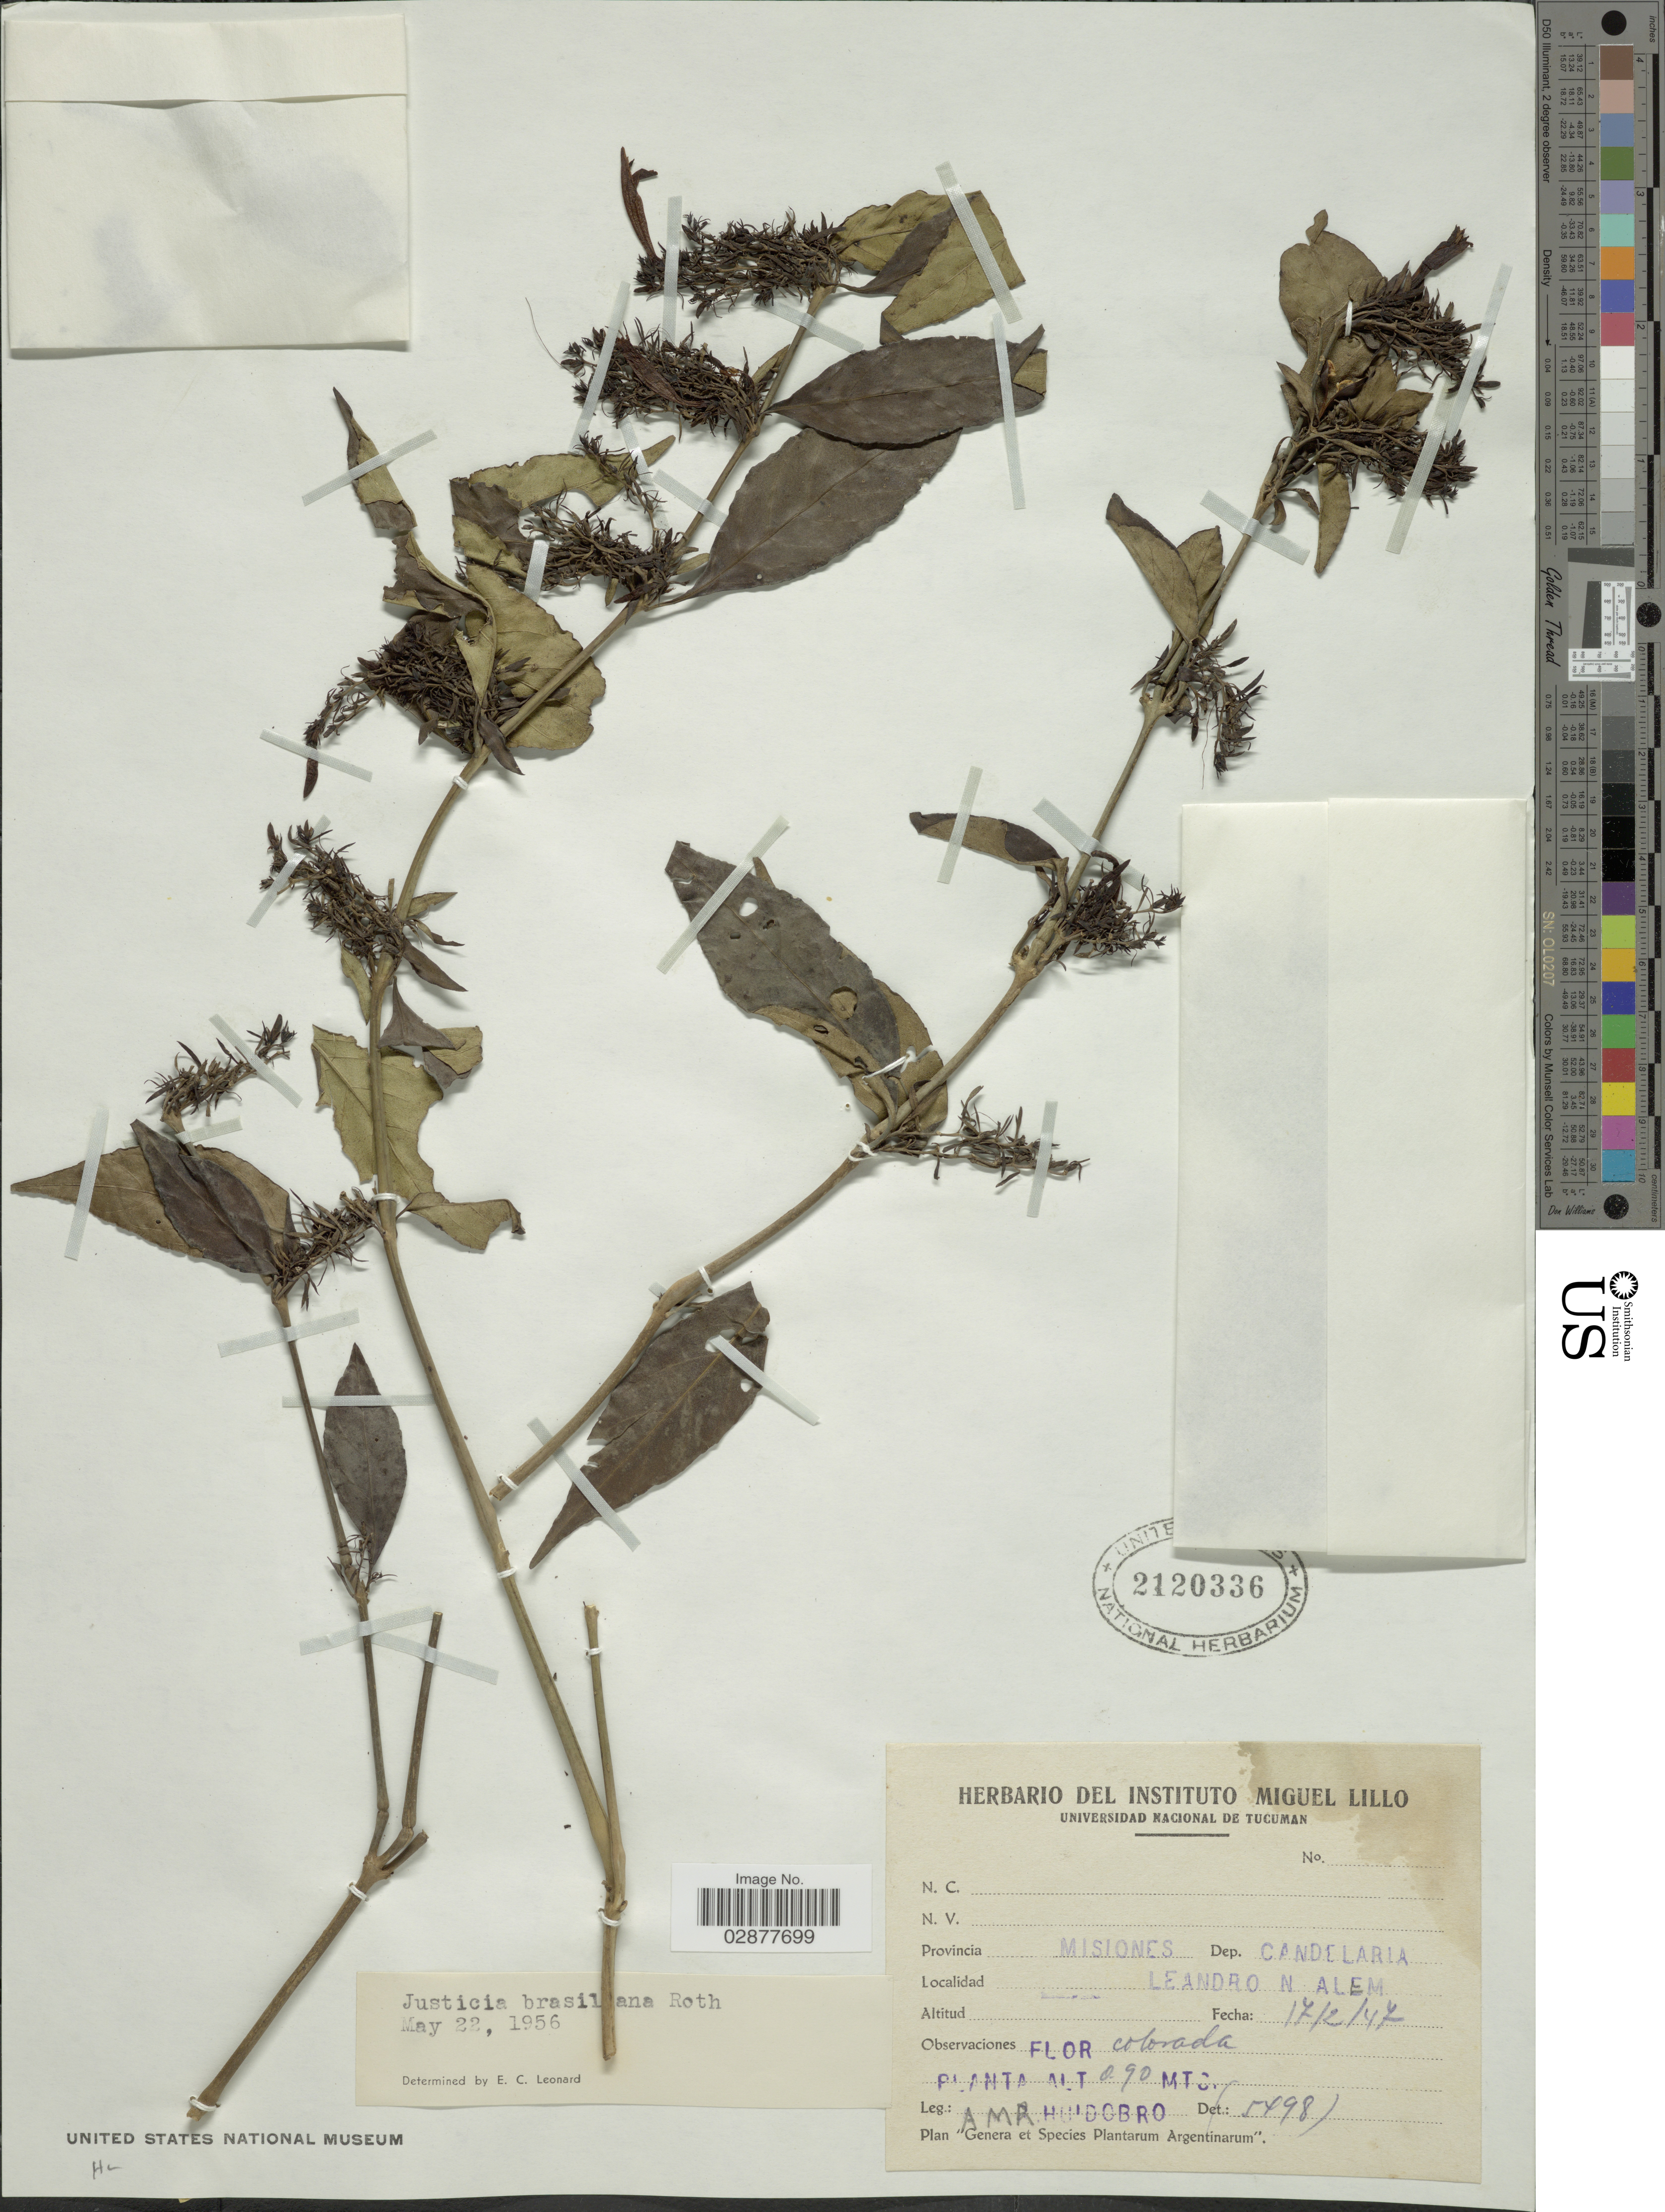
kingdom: Plantae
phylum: Tracheophyta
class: Magnoliopsida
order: Lamiales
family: Acanthaceae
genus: Justicia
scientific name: Justicia brasiliana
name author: Roth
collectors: A. M. R. Huidobro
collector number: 5498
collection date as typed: Transcribed d/m/y: 17/2/47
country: Argentina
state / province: Misiones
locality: Dep. Candelaria. Leandro N Alem.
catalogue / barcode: US 2120336